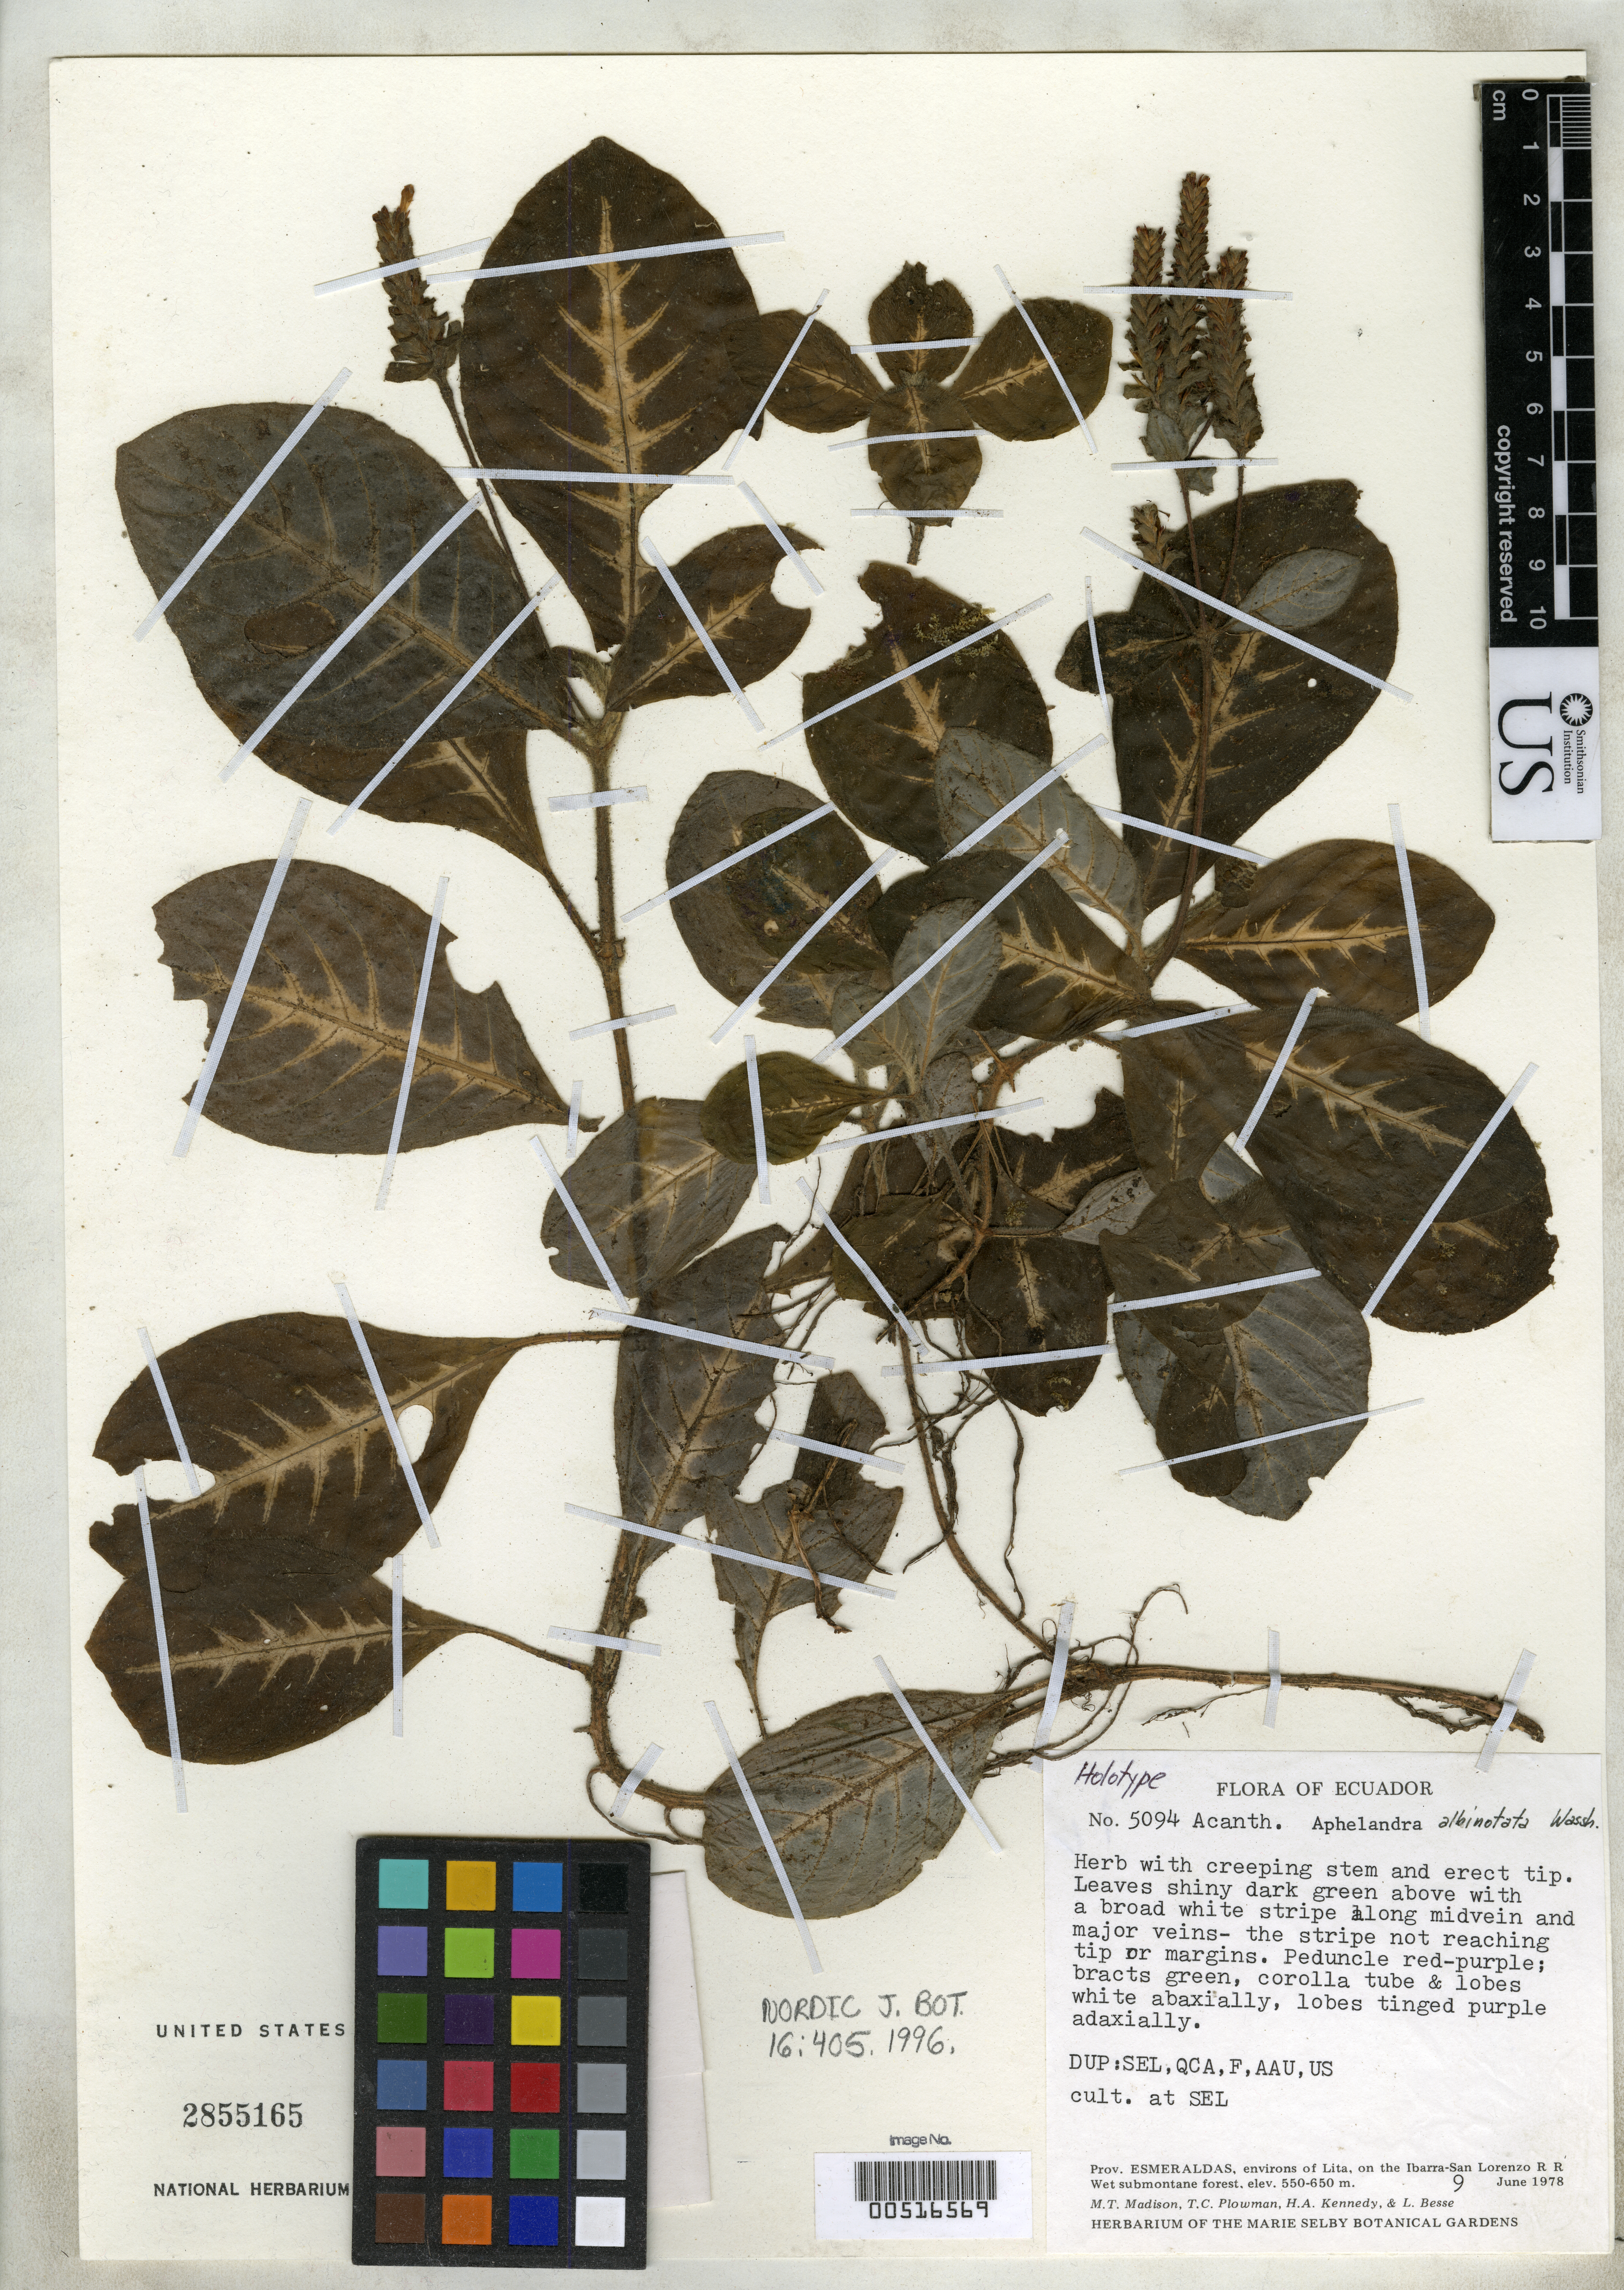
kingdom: Plantae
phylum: Tracheophyta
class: Magnoliopsida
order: Lamiales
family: Acanthaceae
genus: Aphelandra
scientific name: Aphelandra albinotata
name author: Wassh.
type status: Holotype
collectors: M. T. Madison, T. Plowman, H. Kennedy & Libby Besse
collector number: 5094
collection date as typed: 09 Jun 1978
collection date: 1978-06-09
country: Ecuador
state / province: Esmeraldas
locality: Environs of Lita, on Ibarra-San Lorenzo River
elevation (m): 550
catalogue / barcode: US 2855165